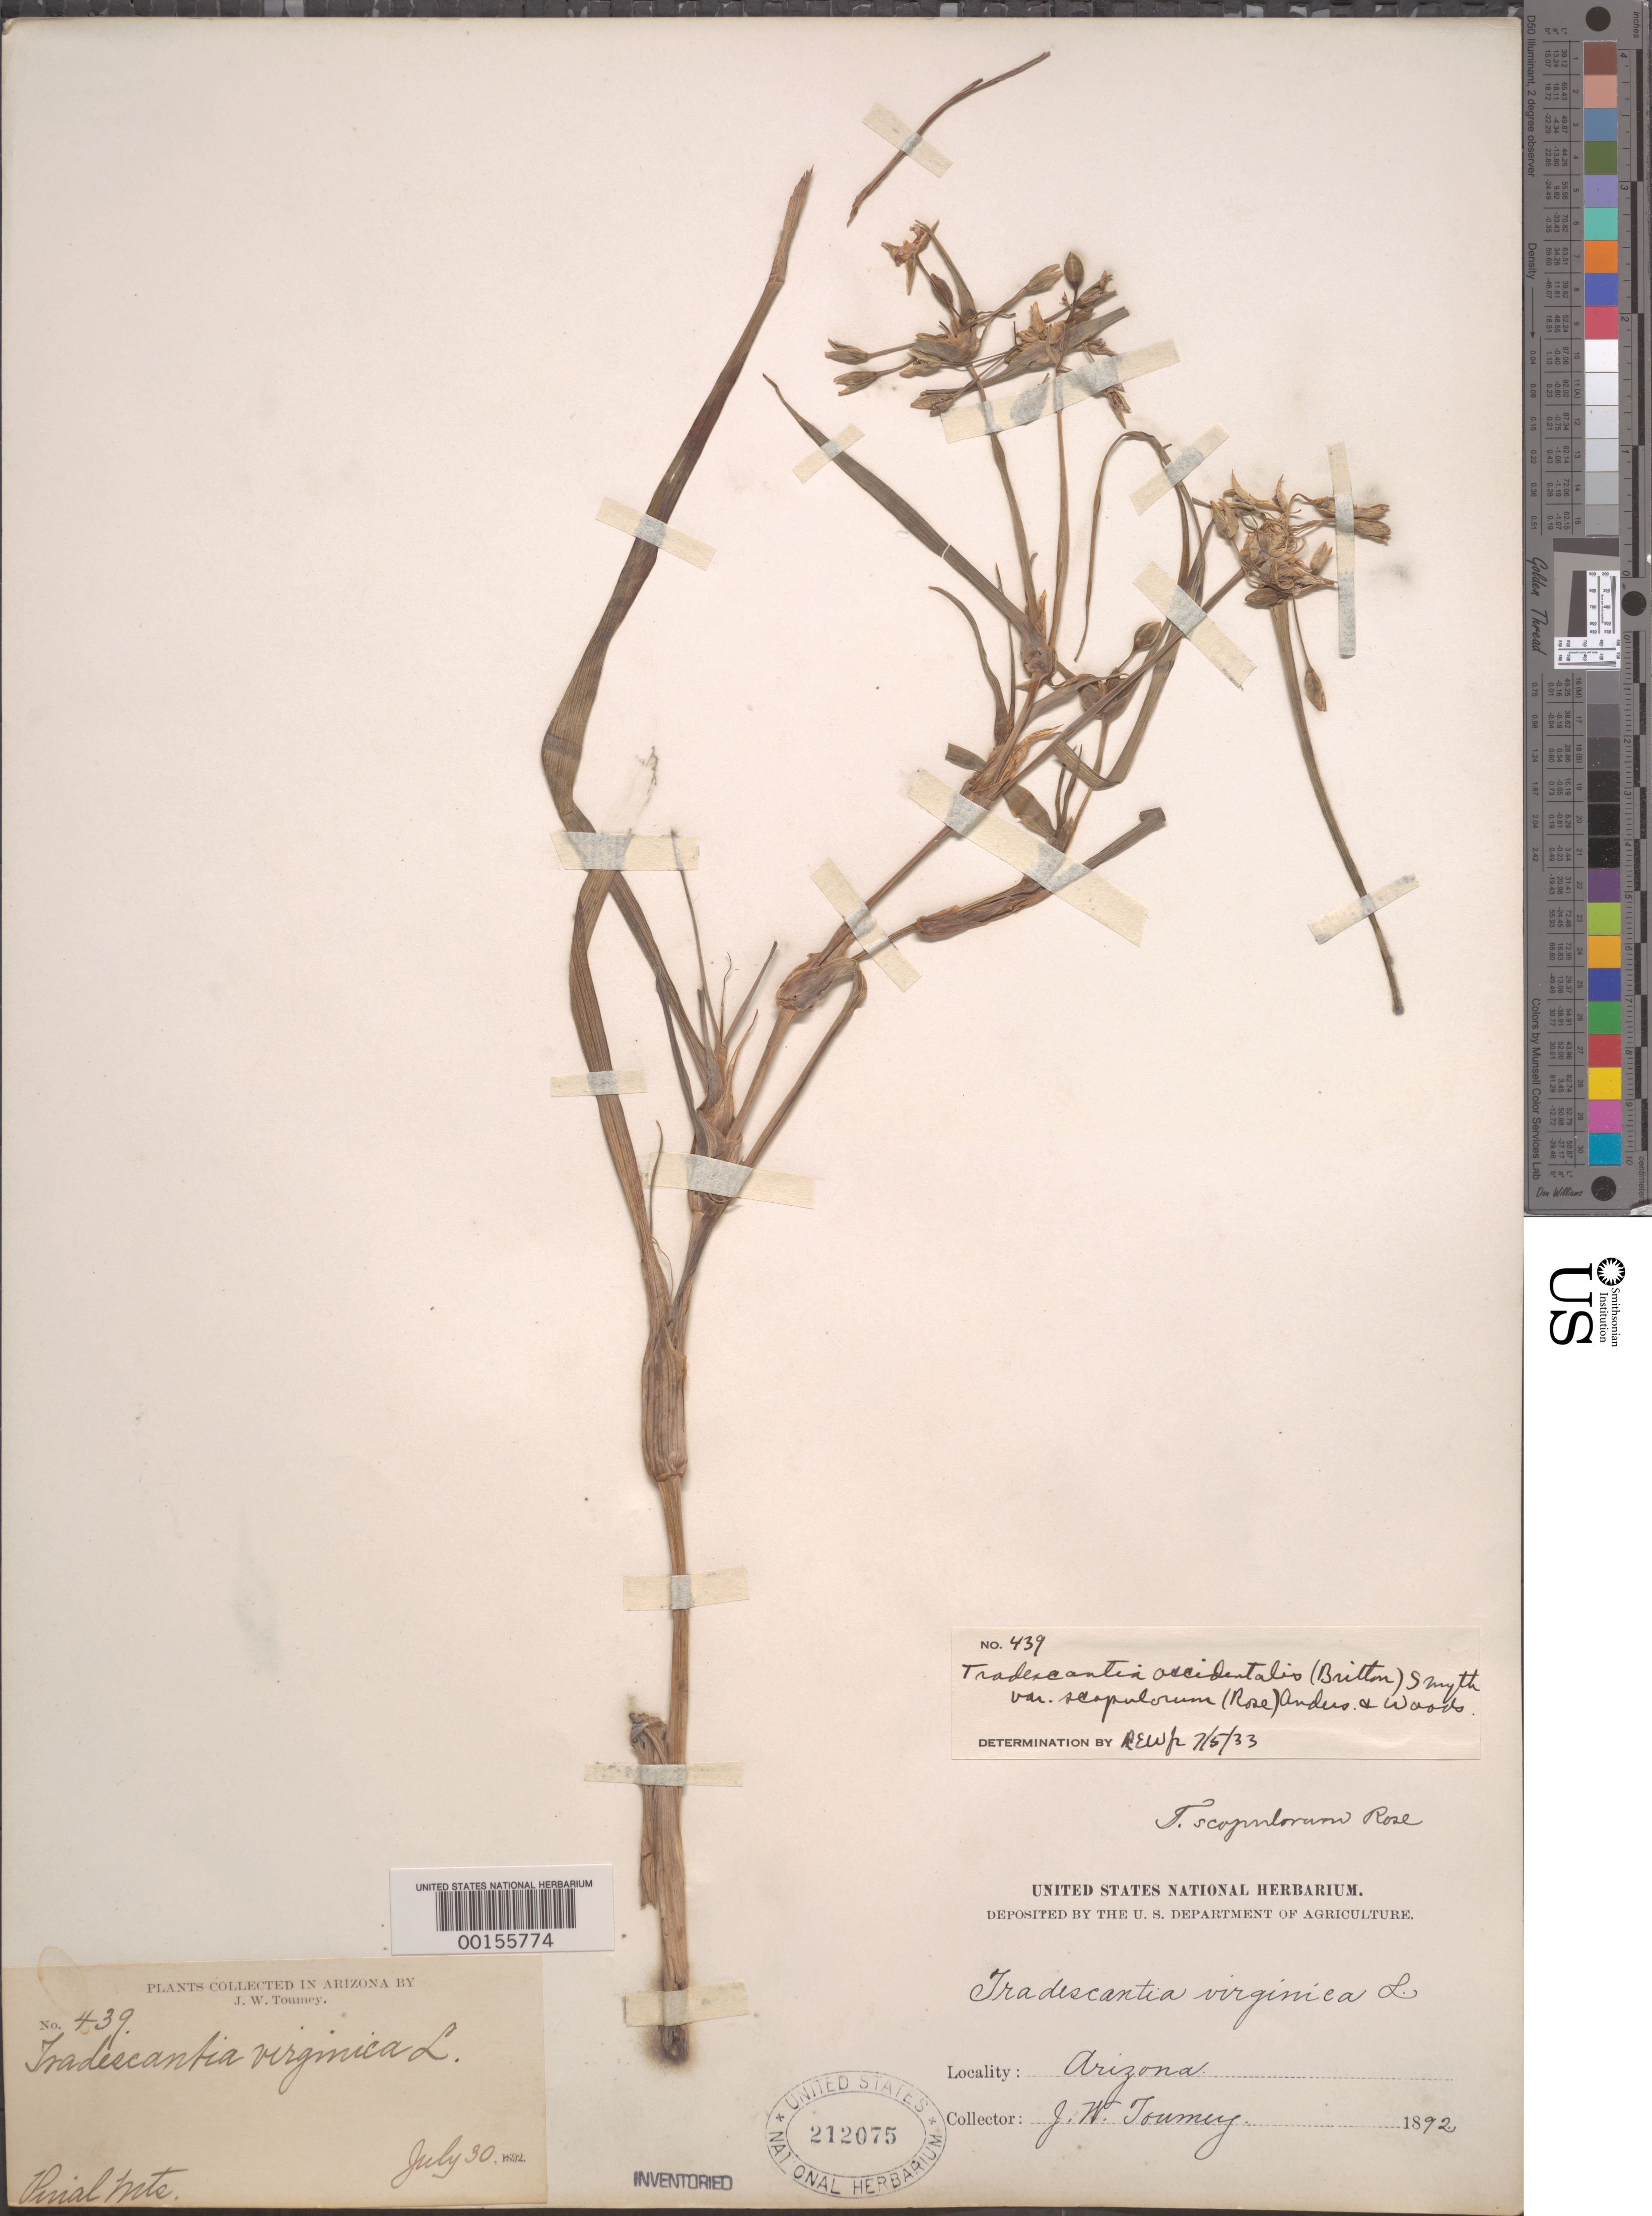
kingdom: Plantae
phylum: Tracheophyta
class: Liliopsida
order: Commelinales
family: Commelinaceae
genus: Tradescantia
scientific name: Tradescantia occidentalis var. scopulorum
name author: (Rose) E.S. Anderson & Woodson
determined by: Woodson, R. E., Jr.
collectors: J. W. Toumey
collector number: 439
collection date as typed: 30 Jul 1892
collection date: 1892-07-30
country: United States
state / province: Arizona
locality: Pinal mts.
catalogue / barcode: US 212075